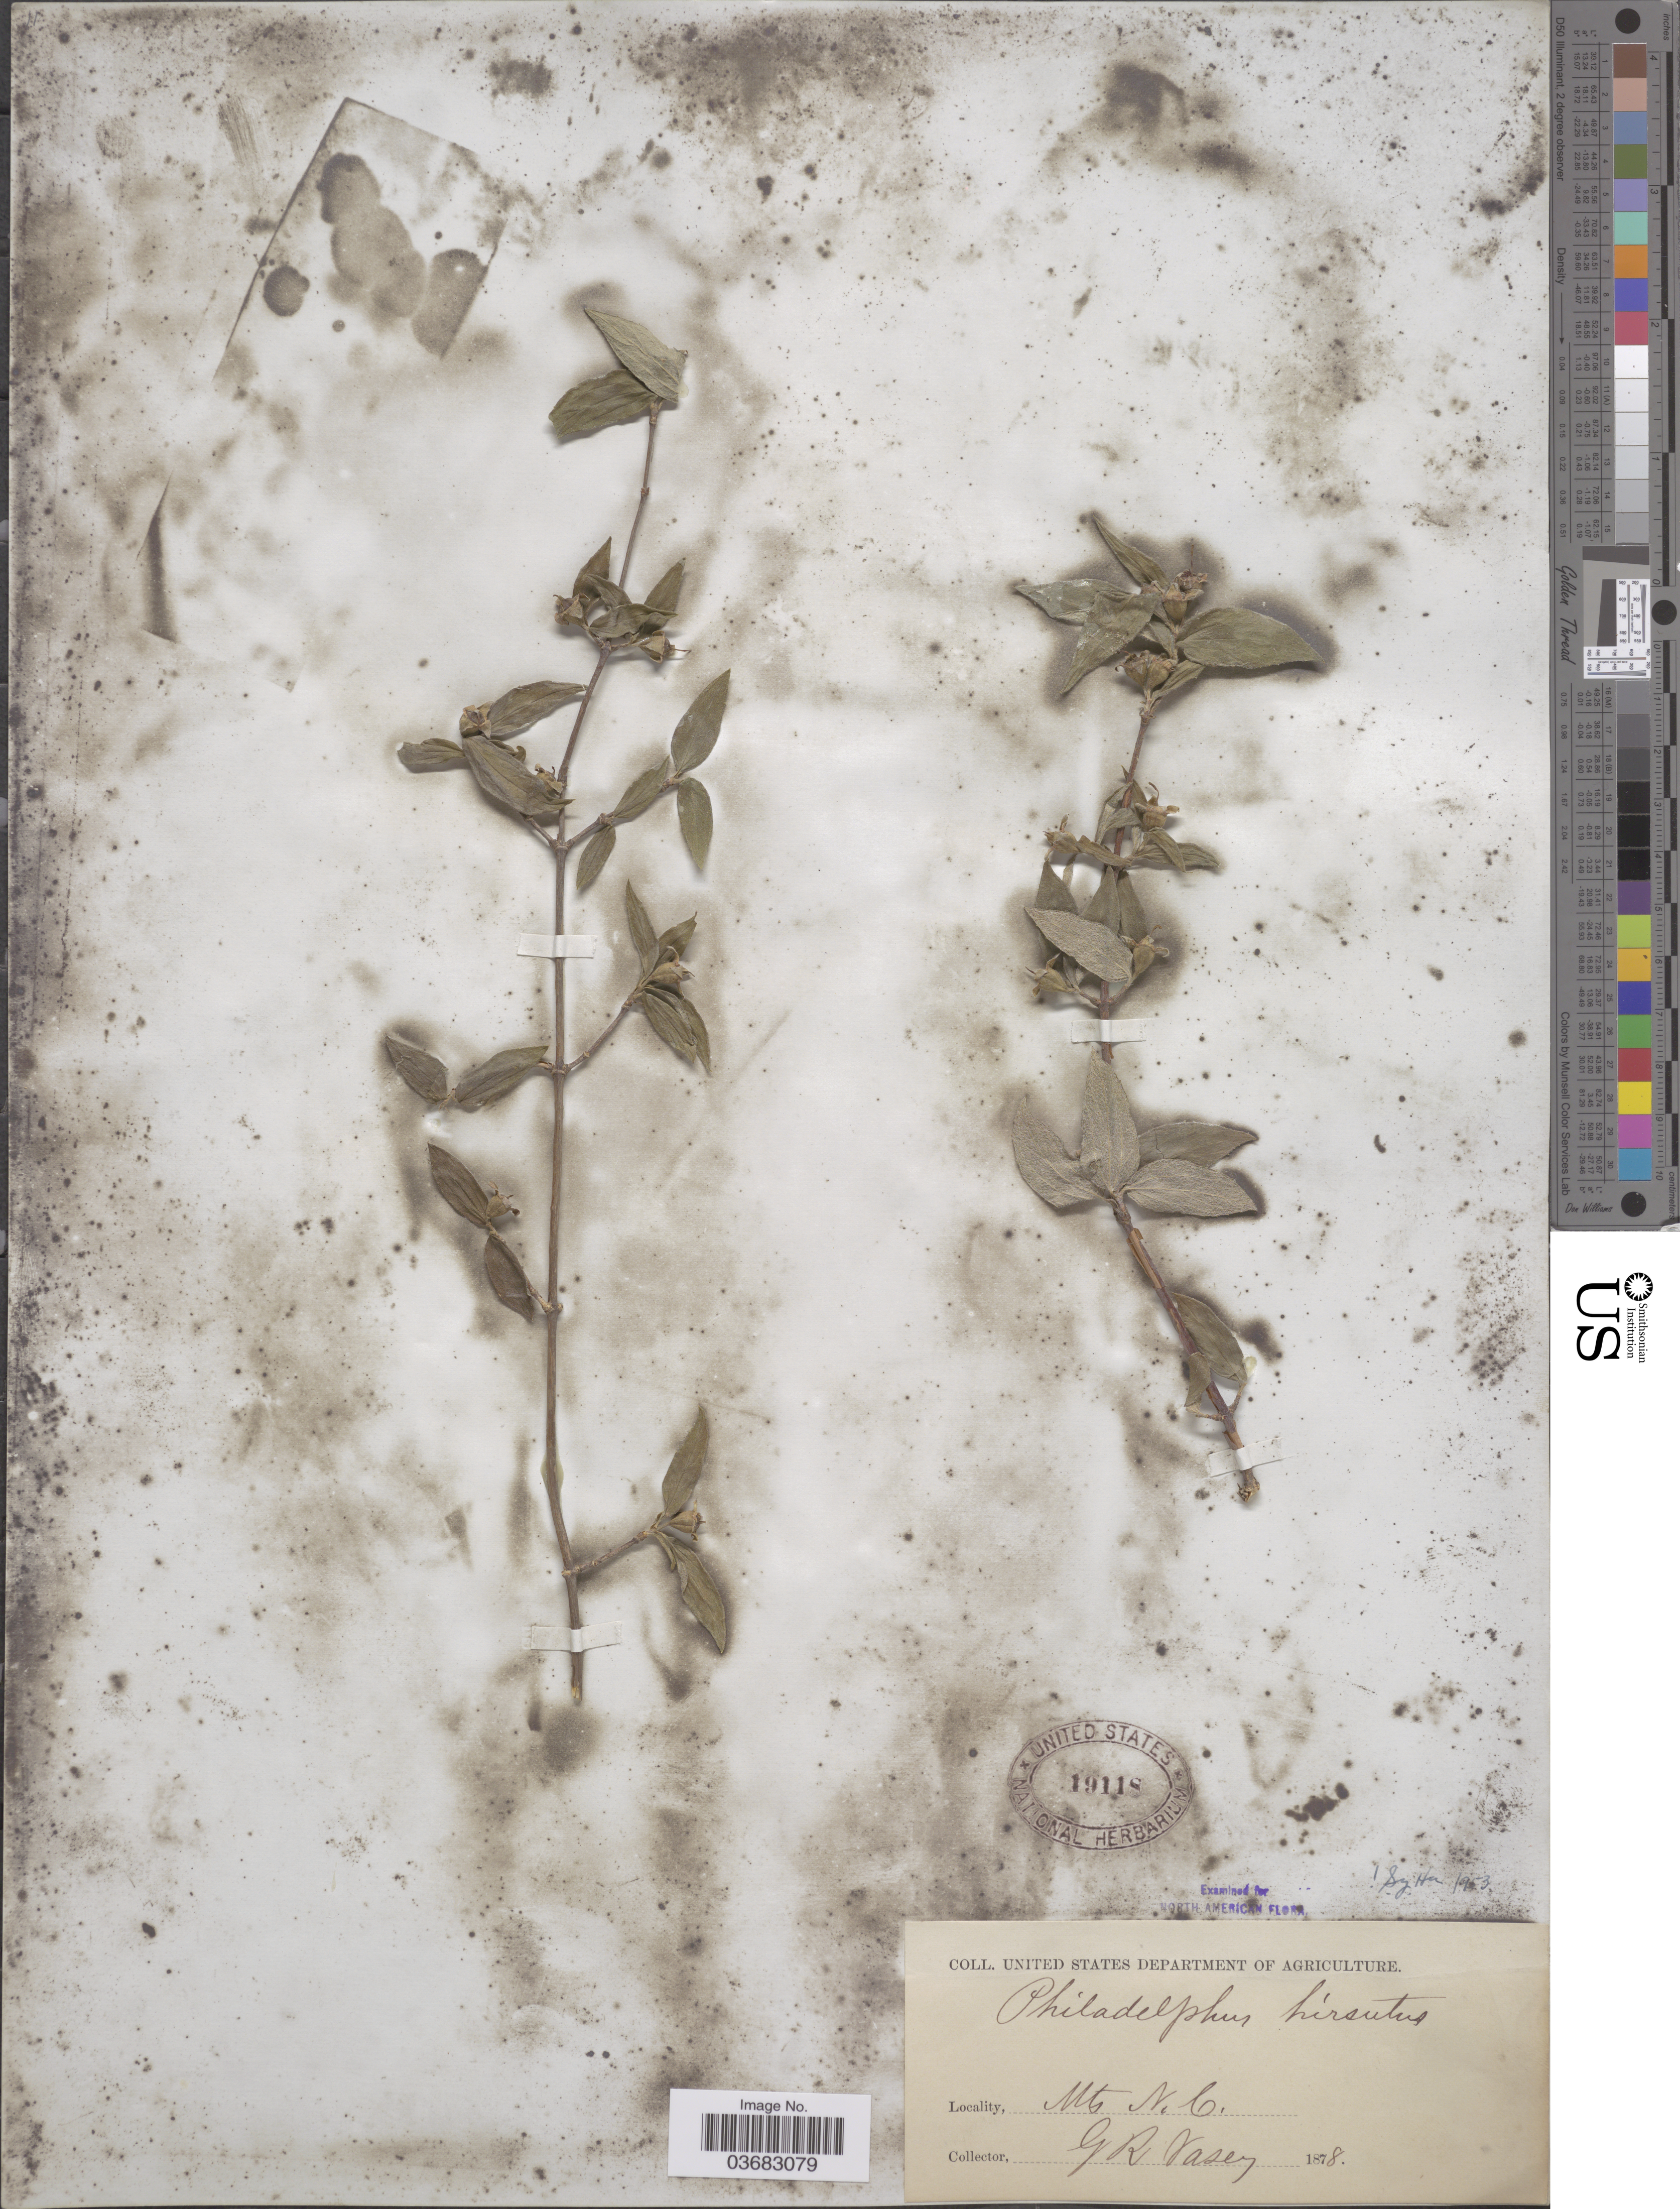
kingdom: Plantae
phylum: Tracheophyta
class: Magnoliopsida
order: Cornales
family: Hydrangeaceae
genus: Philadelphus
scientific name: Philadelphus hirsutus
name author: Nutt.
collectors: G. R. Vasey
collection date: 1878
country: United States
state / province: North Carolina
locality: Mts. N. C.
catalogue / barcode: US 19118